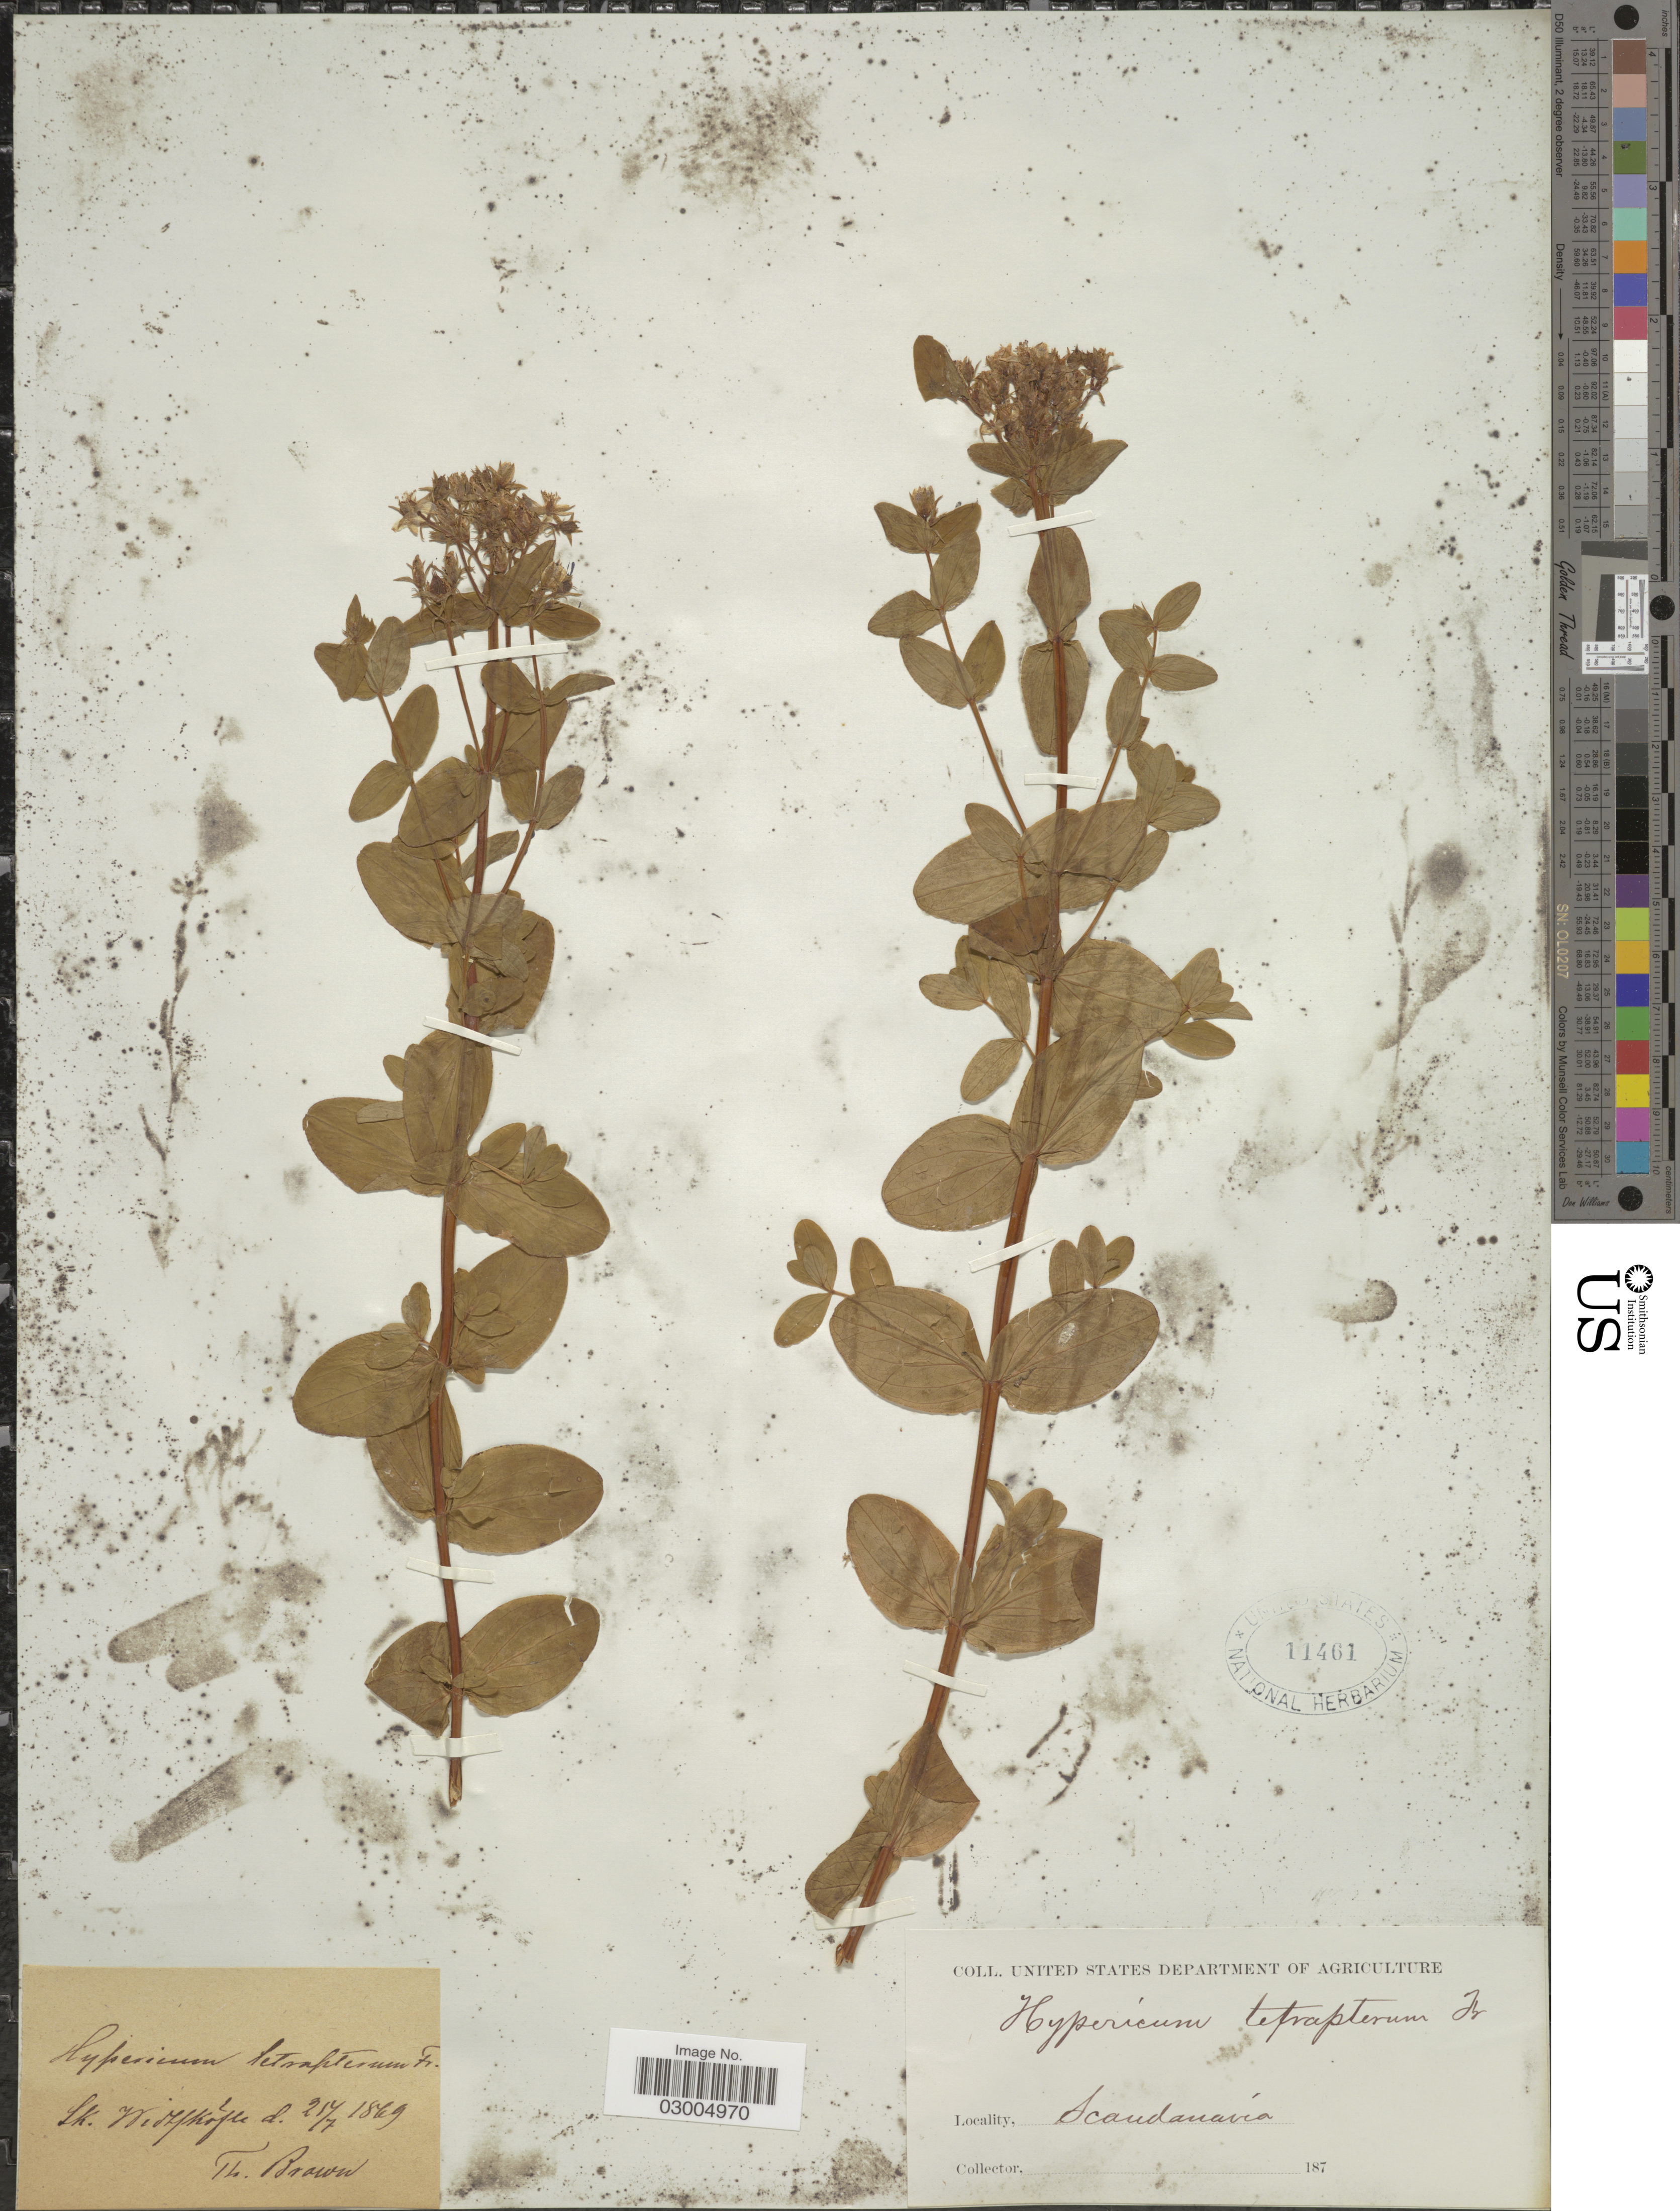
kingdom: Plantae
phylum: Tracheophyta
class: Magnoliopsida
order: Malpighiales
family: Hypericaceae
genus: Hypericum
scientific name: Hypericum tetrapterum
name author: Fr.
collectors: T. Brown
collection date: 1869-07-21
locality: St. Widshofle, Scandanavia.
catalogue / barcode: US 11461